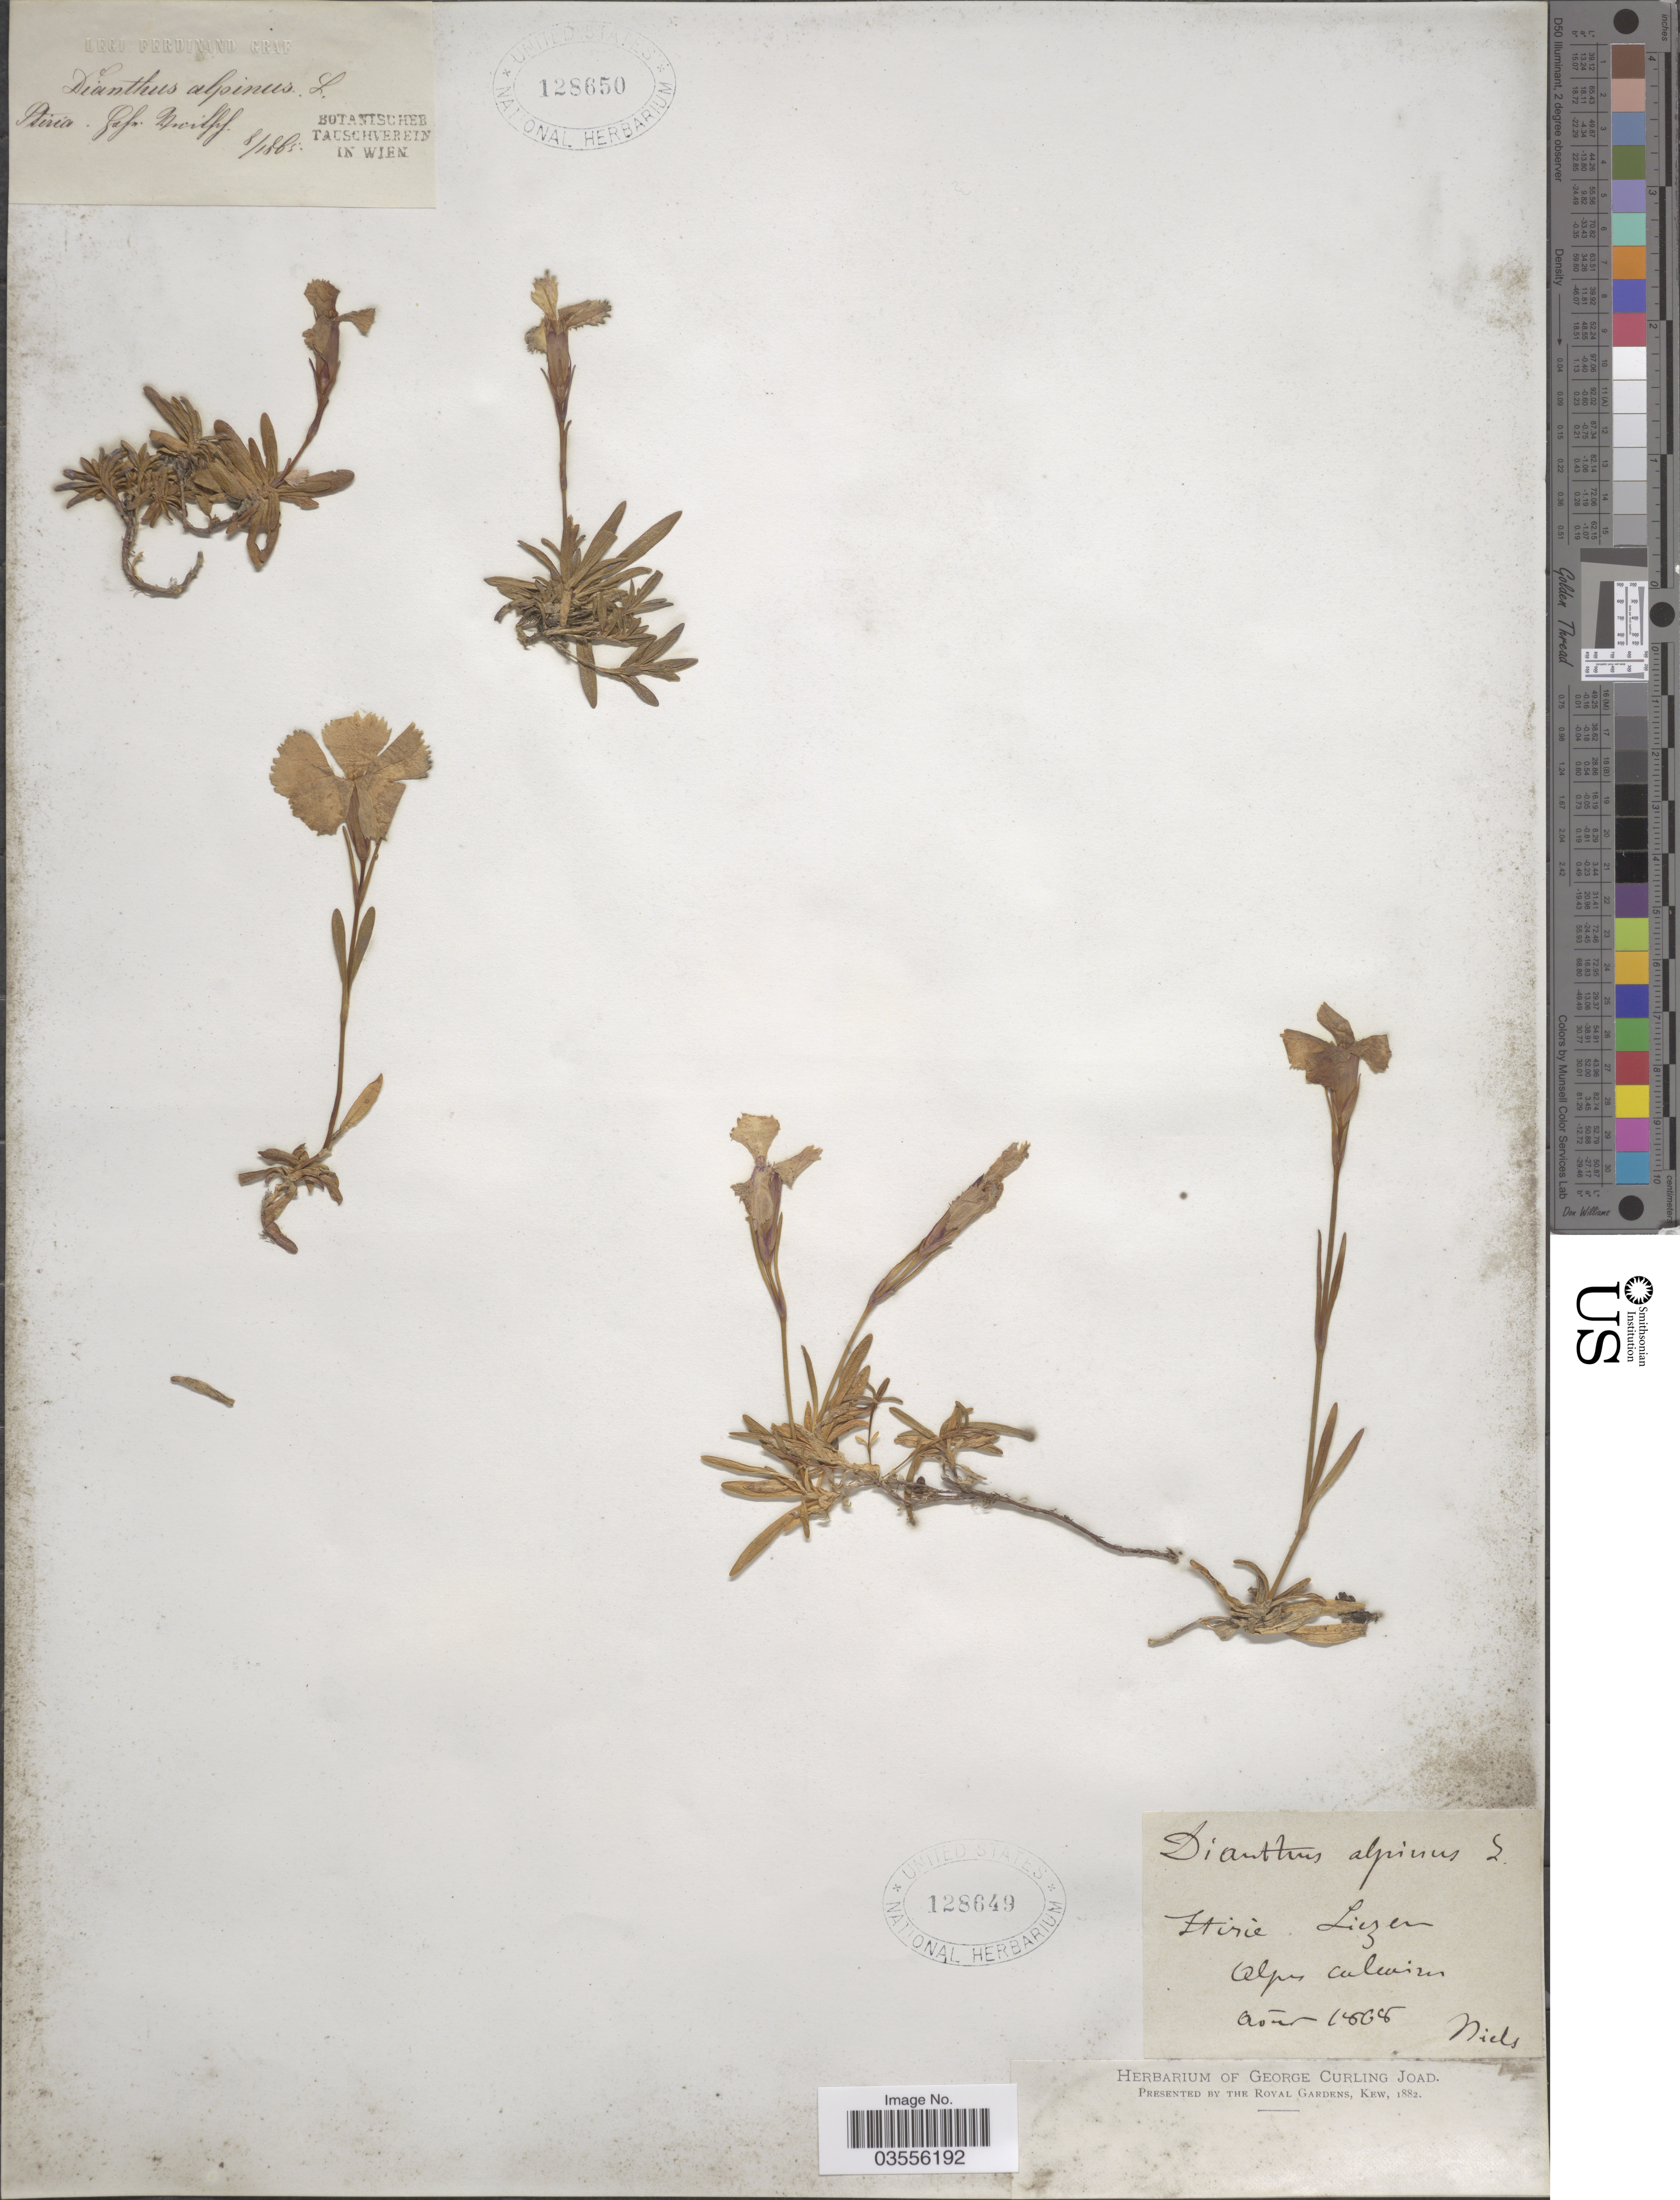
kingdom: Plantae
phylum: Tracheophyta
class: Magnoliopsida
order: Caryophyllales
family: Caryophyllaceae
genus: Dianthus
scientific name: Dianthus alpinus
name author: L.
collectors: Niels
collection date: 1868-08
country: Austria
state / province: Steiermark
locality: Stirie. Liezen Alpes calcaires.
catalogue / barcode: US 128649